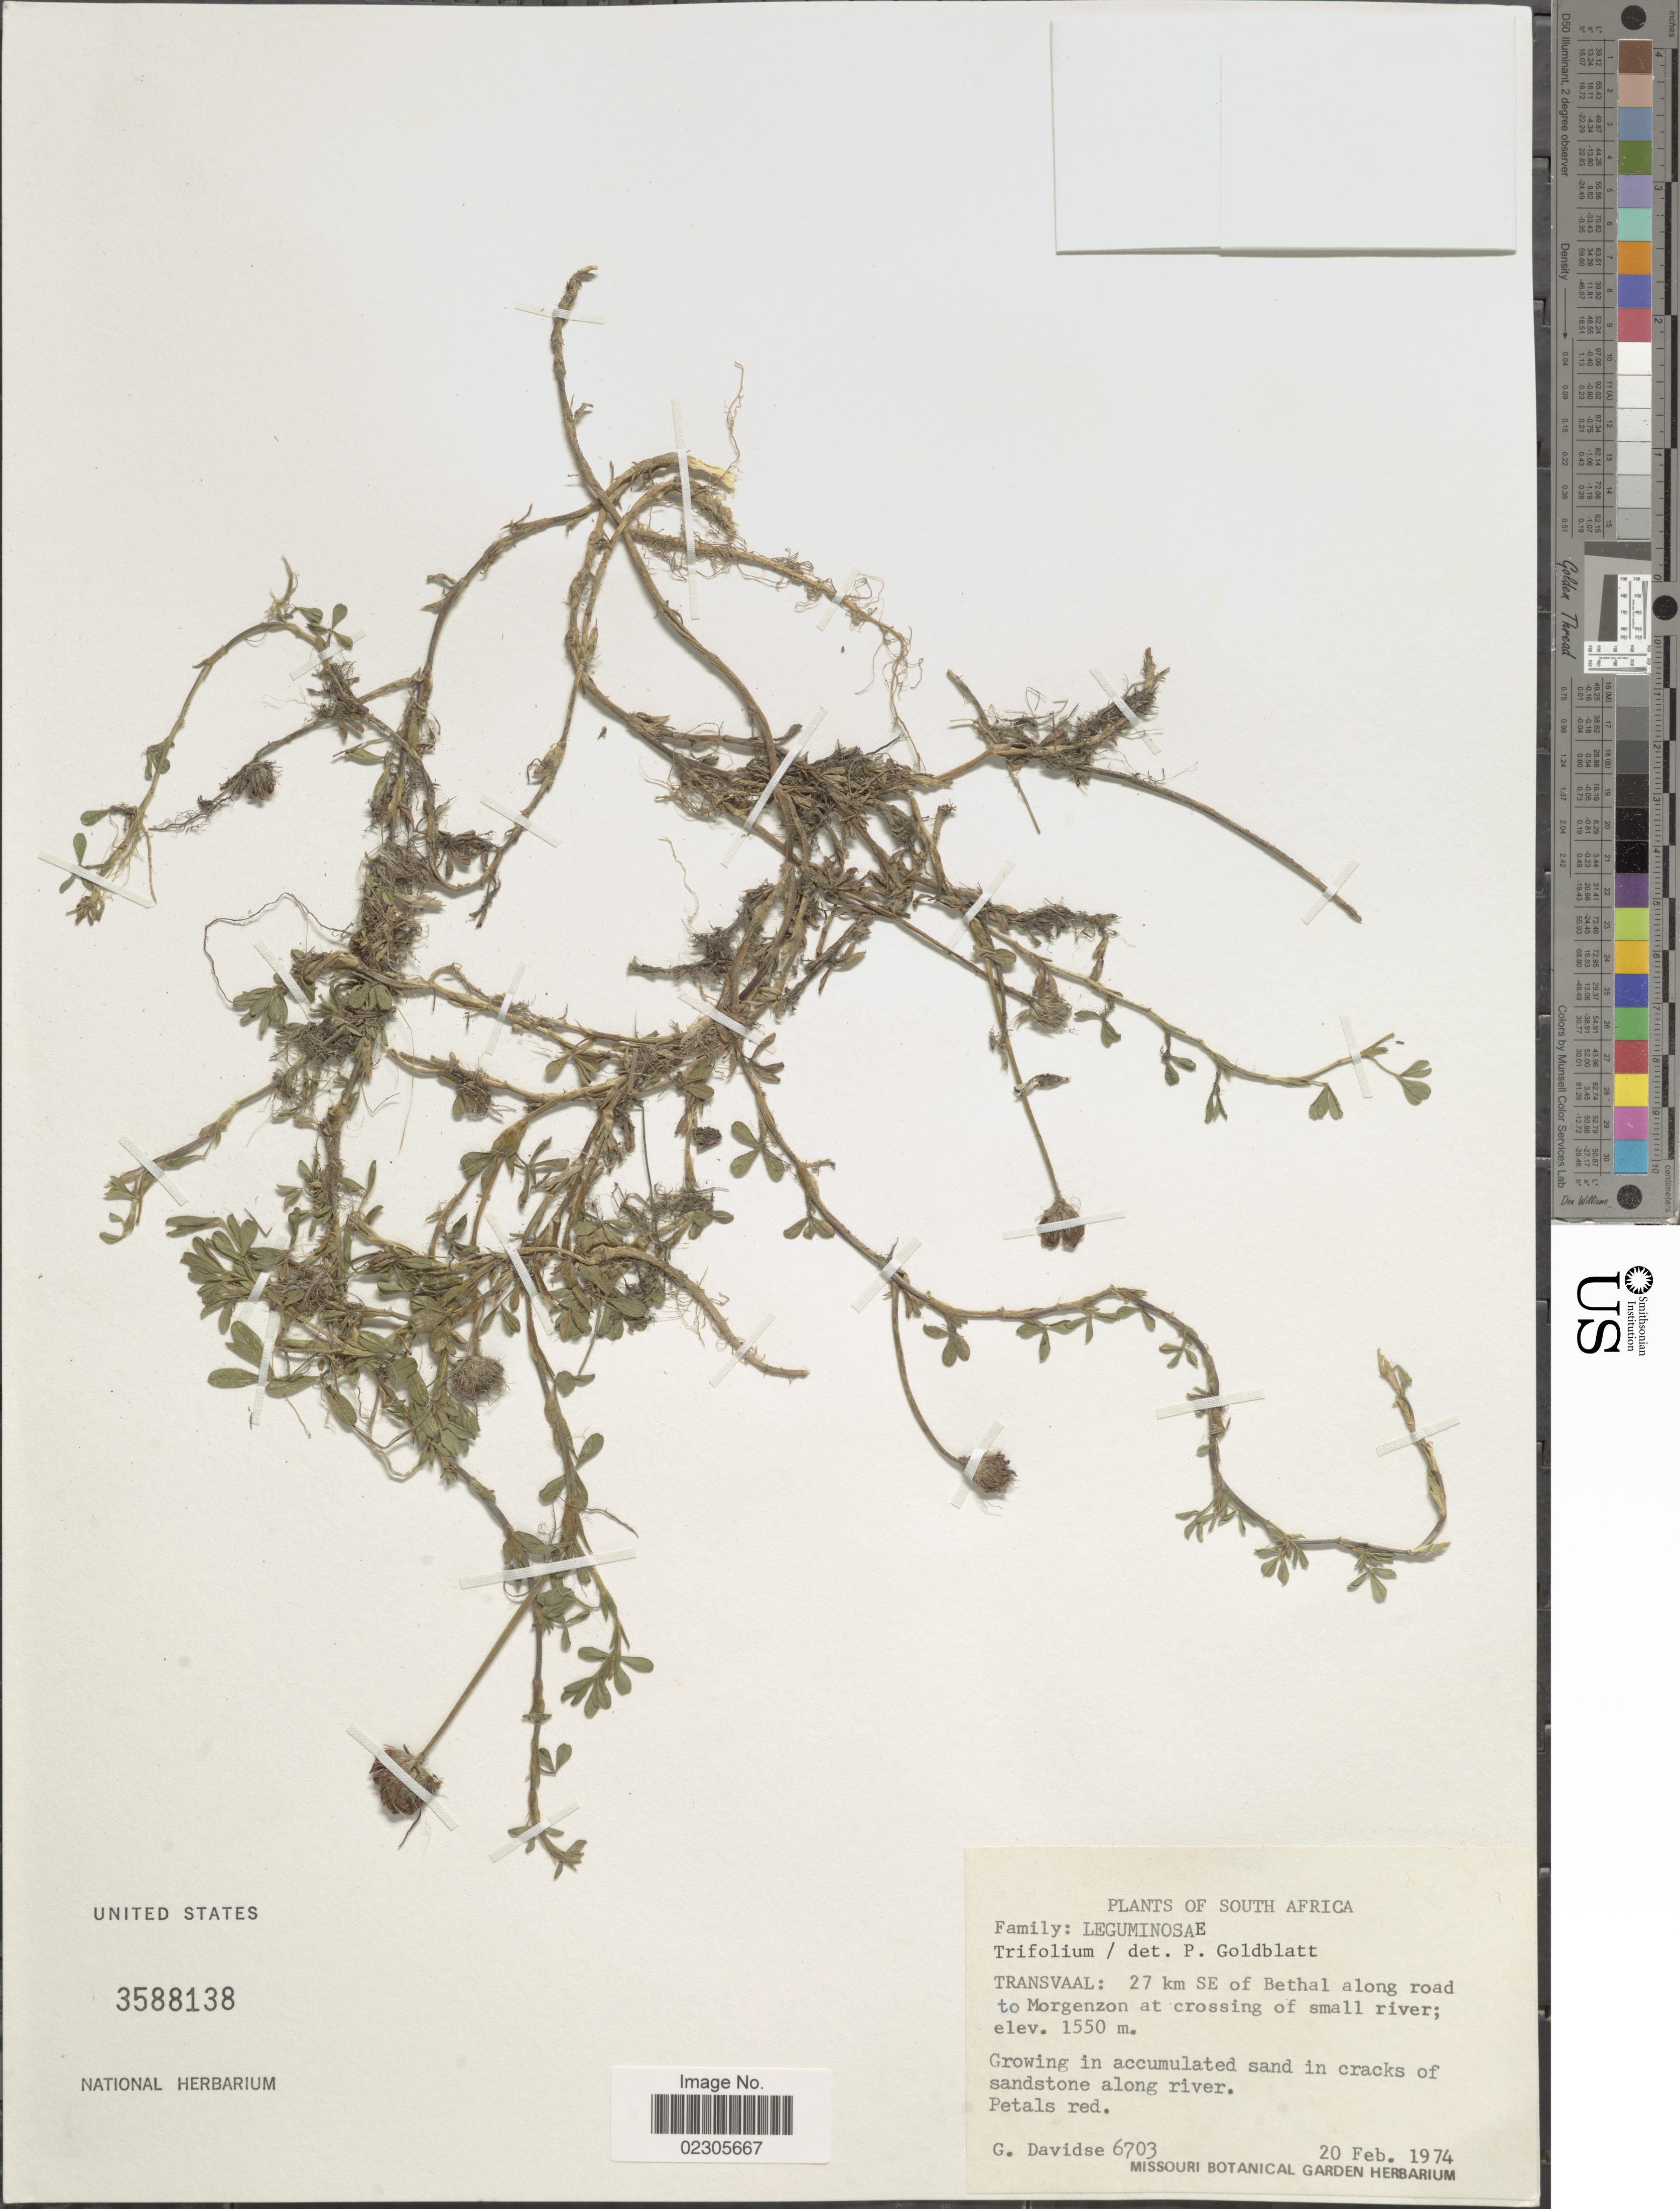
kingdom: Plantae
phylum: Tracheophyta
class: Magnoliopsida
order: Fabales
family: Fabaceae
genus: Trifolium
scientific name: Trifolium sp.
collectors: G. Davidse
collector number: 6703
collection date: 1974-02-20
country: South Africa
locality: Transvaal: 27 km SE of Bethal along road to Morgenzon at crossing of small river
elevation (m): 1550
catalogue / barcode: US 3588138